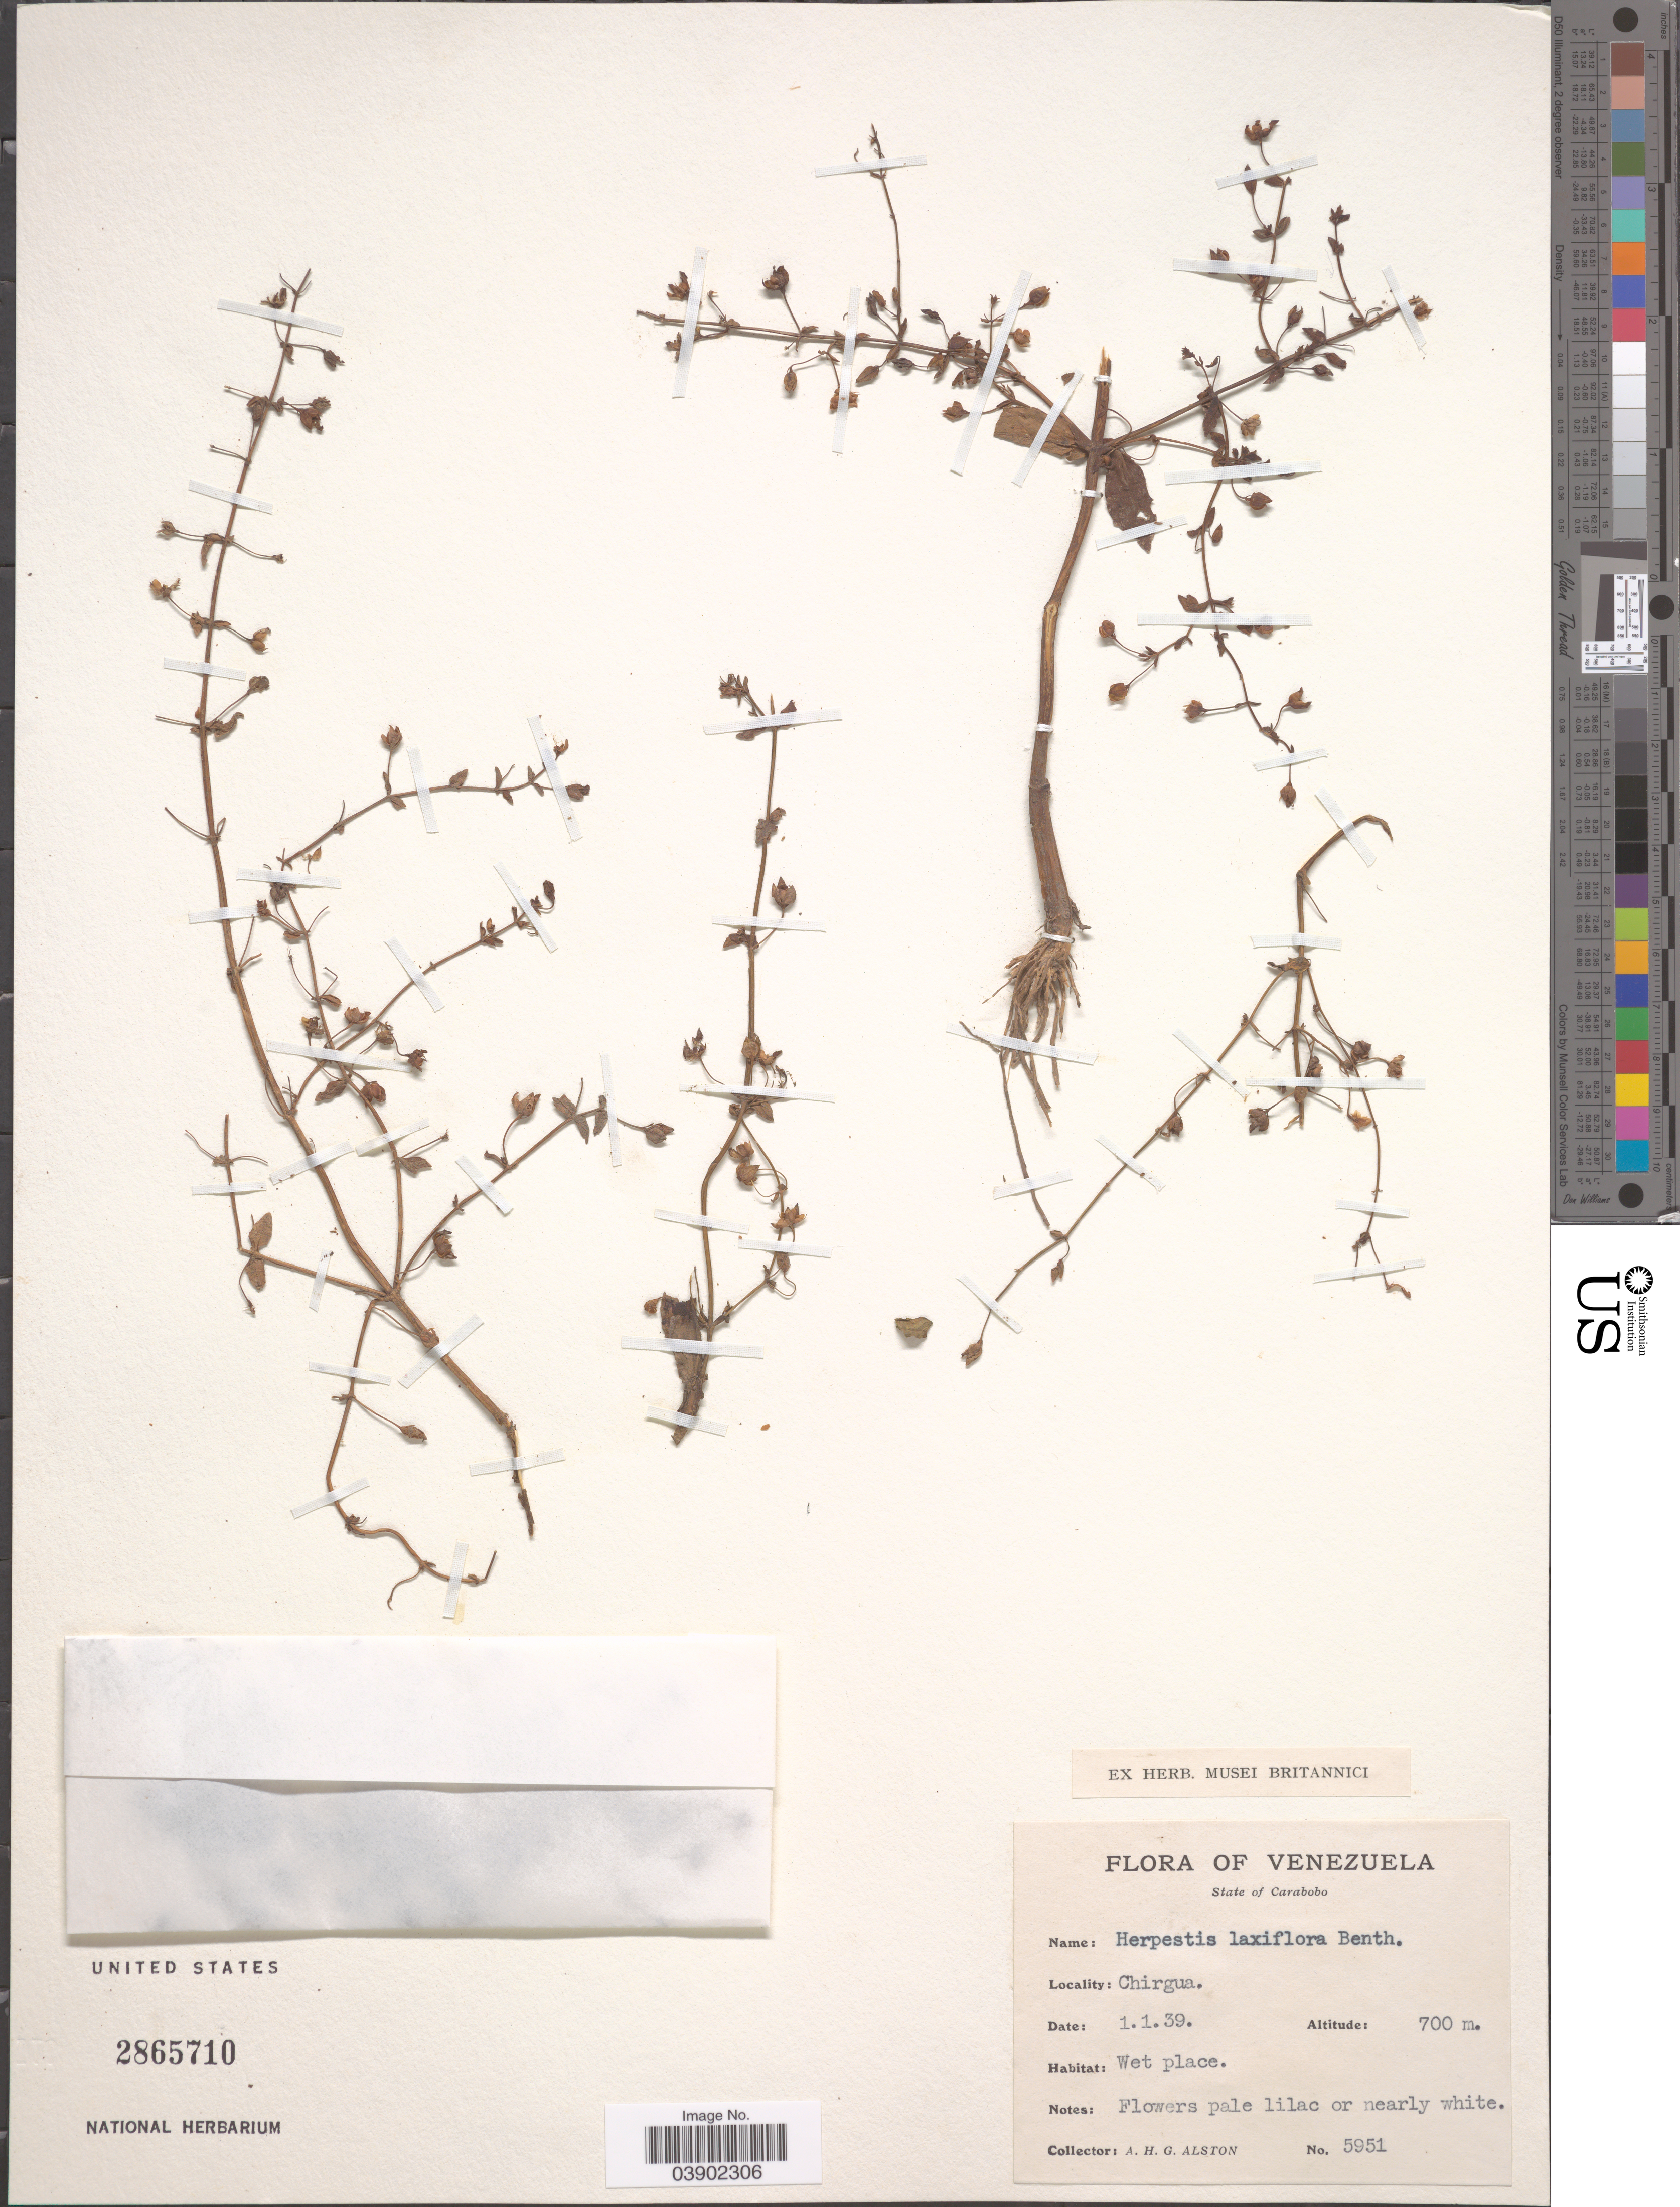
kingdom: Plantae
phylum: Tracheophyta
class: Magnoliopsida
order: Lamiales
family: Plantaginaceae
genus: Herpestis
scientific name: Herpestis laxiflora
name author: Benth. in DC.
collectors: A. H. Alston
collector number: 5951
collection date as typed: Transcribed d/m/y: 1/1/39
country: Venezuela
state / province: Carabobo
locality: Chirgua.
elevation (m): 700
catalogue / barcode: US 2865710